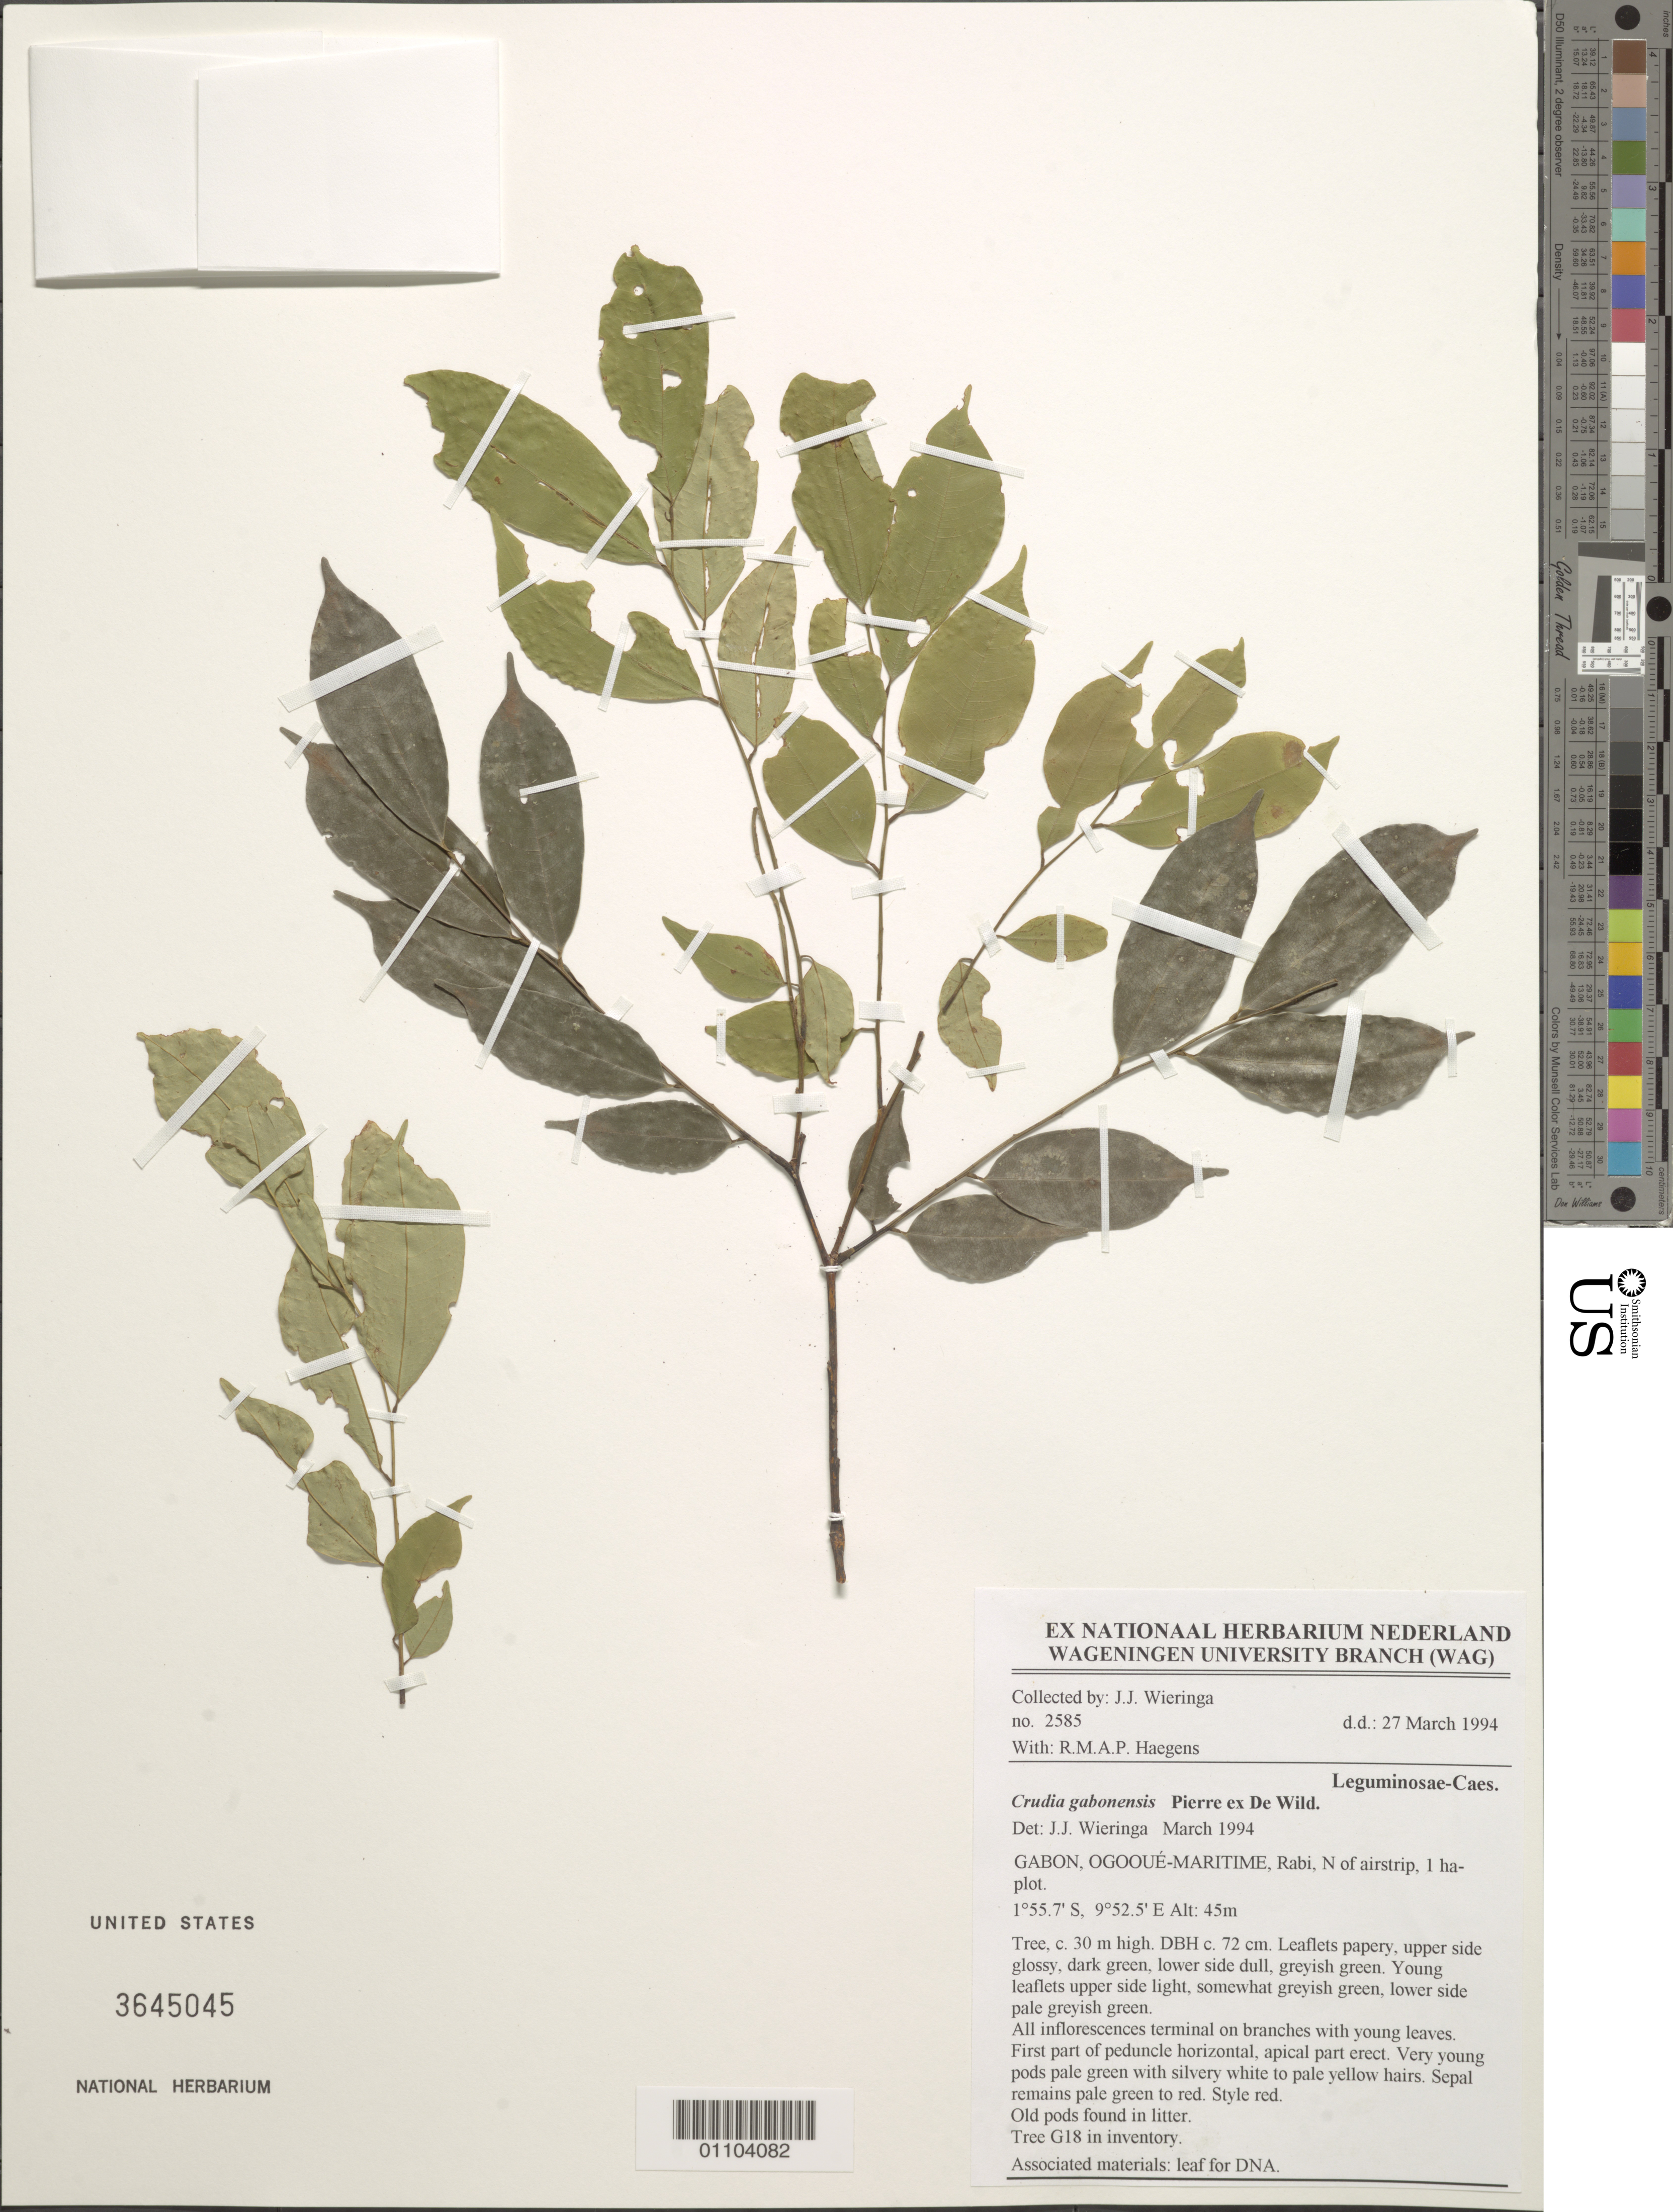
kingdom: Plantae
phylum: Tracheophyta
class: Magnoliopsida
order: Fabales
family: Fabaceae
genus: Crudia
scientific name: Crudia gabonensis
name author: Pierre ex De Wild.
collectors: J. J. Wieringa & R. Haegens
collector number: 2585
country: Gabon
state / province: Ogooué-Maritime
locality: Rabi, N of airstrip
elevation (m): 45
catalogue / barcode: US 3645045